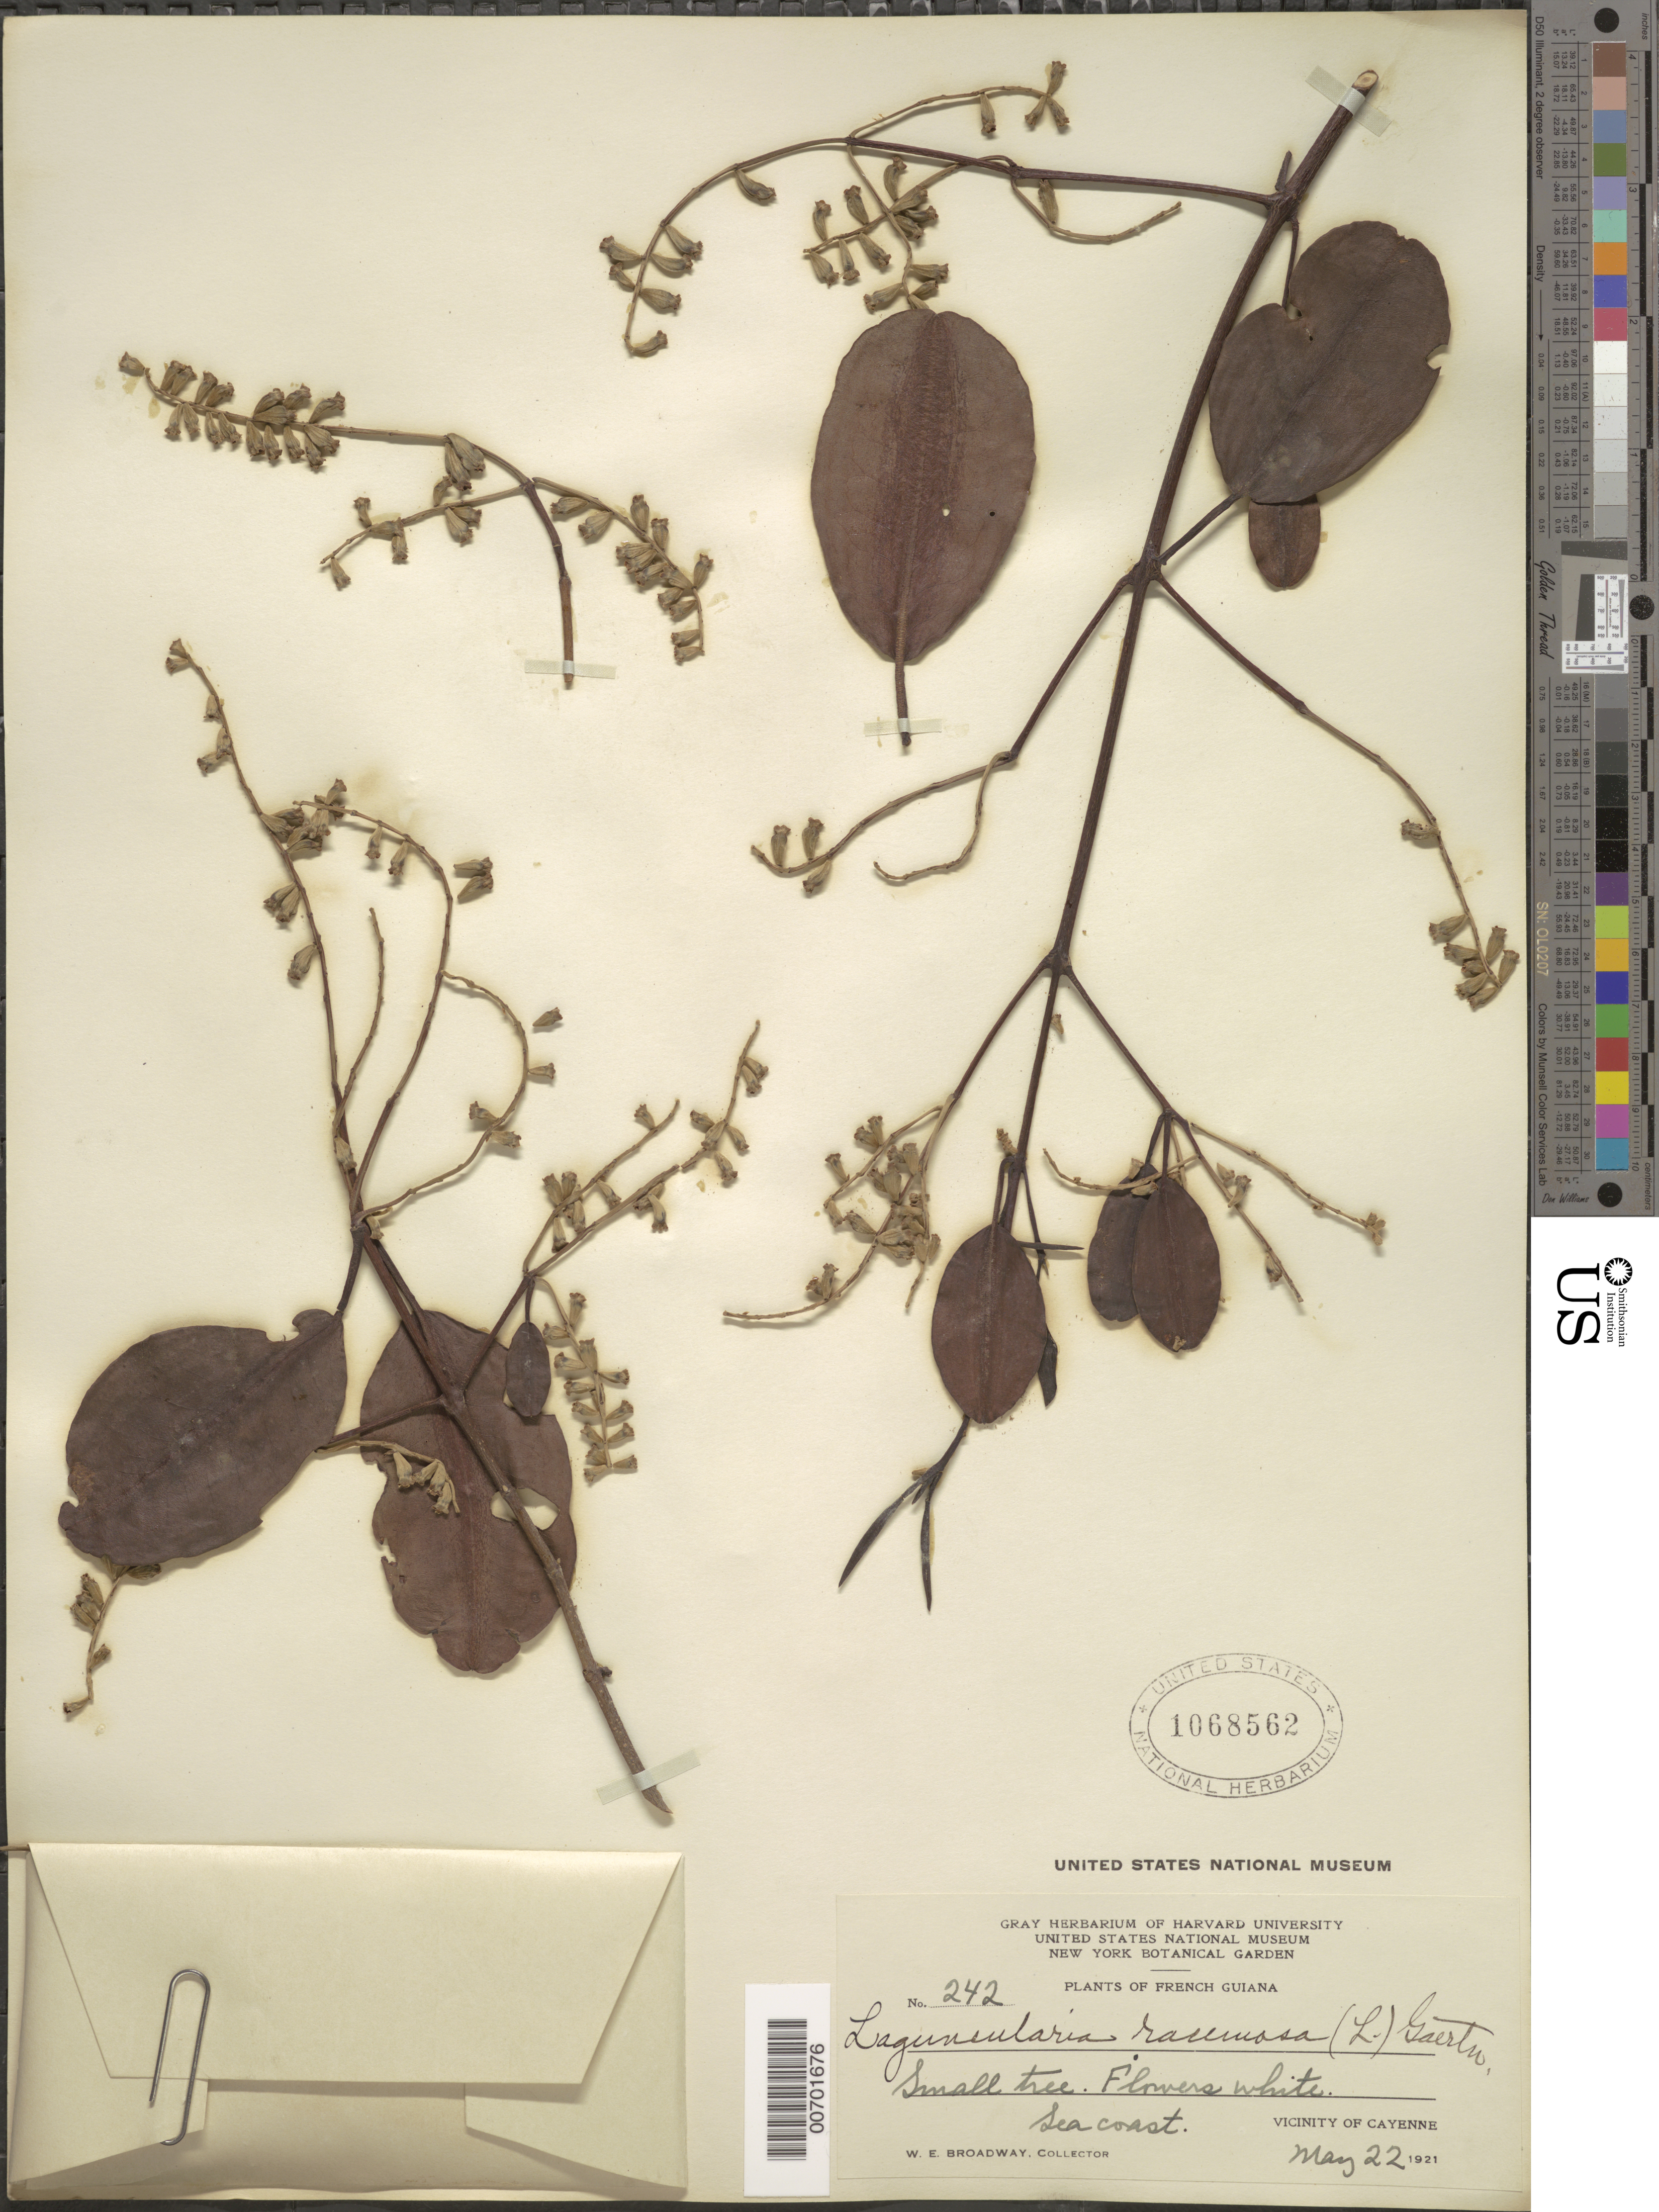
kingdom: Plantae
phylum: Tracheophyta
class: Magnoliopsida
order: Myrtales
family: Combretaceae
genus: Laguncularia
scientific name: Laguncularia racemosa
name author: (L.) C.F. Gaertn.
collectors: W. E. Broadway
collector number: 242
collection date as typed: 22-May-21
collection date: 1921-05-22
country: French Guiana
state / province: Cayenne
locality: Cayenne, vic.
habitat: Sea coast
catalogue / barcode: US 1068562